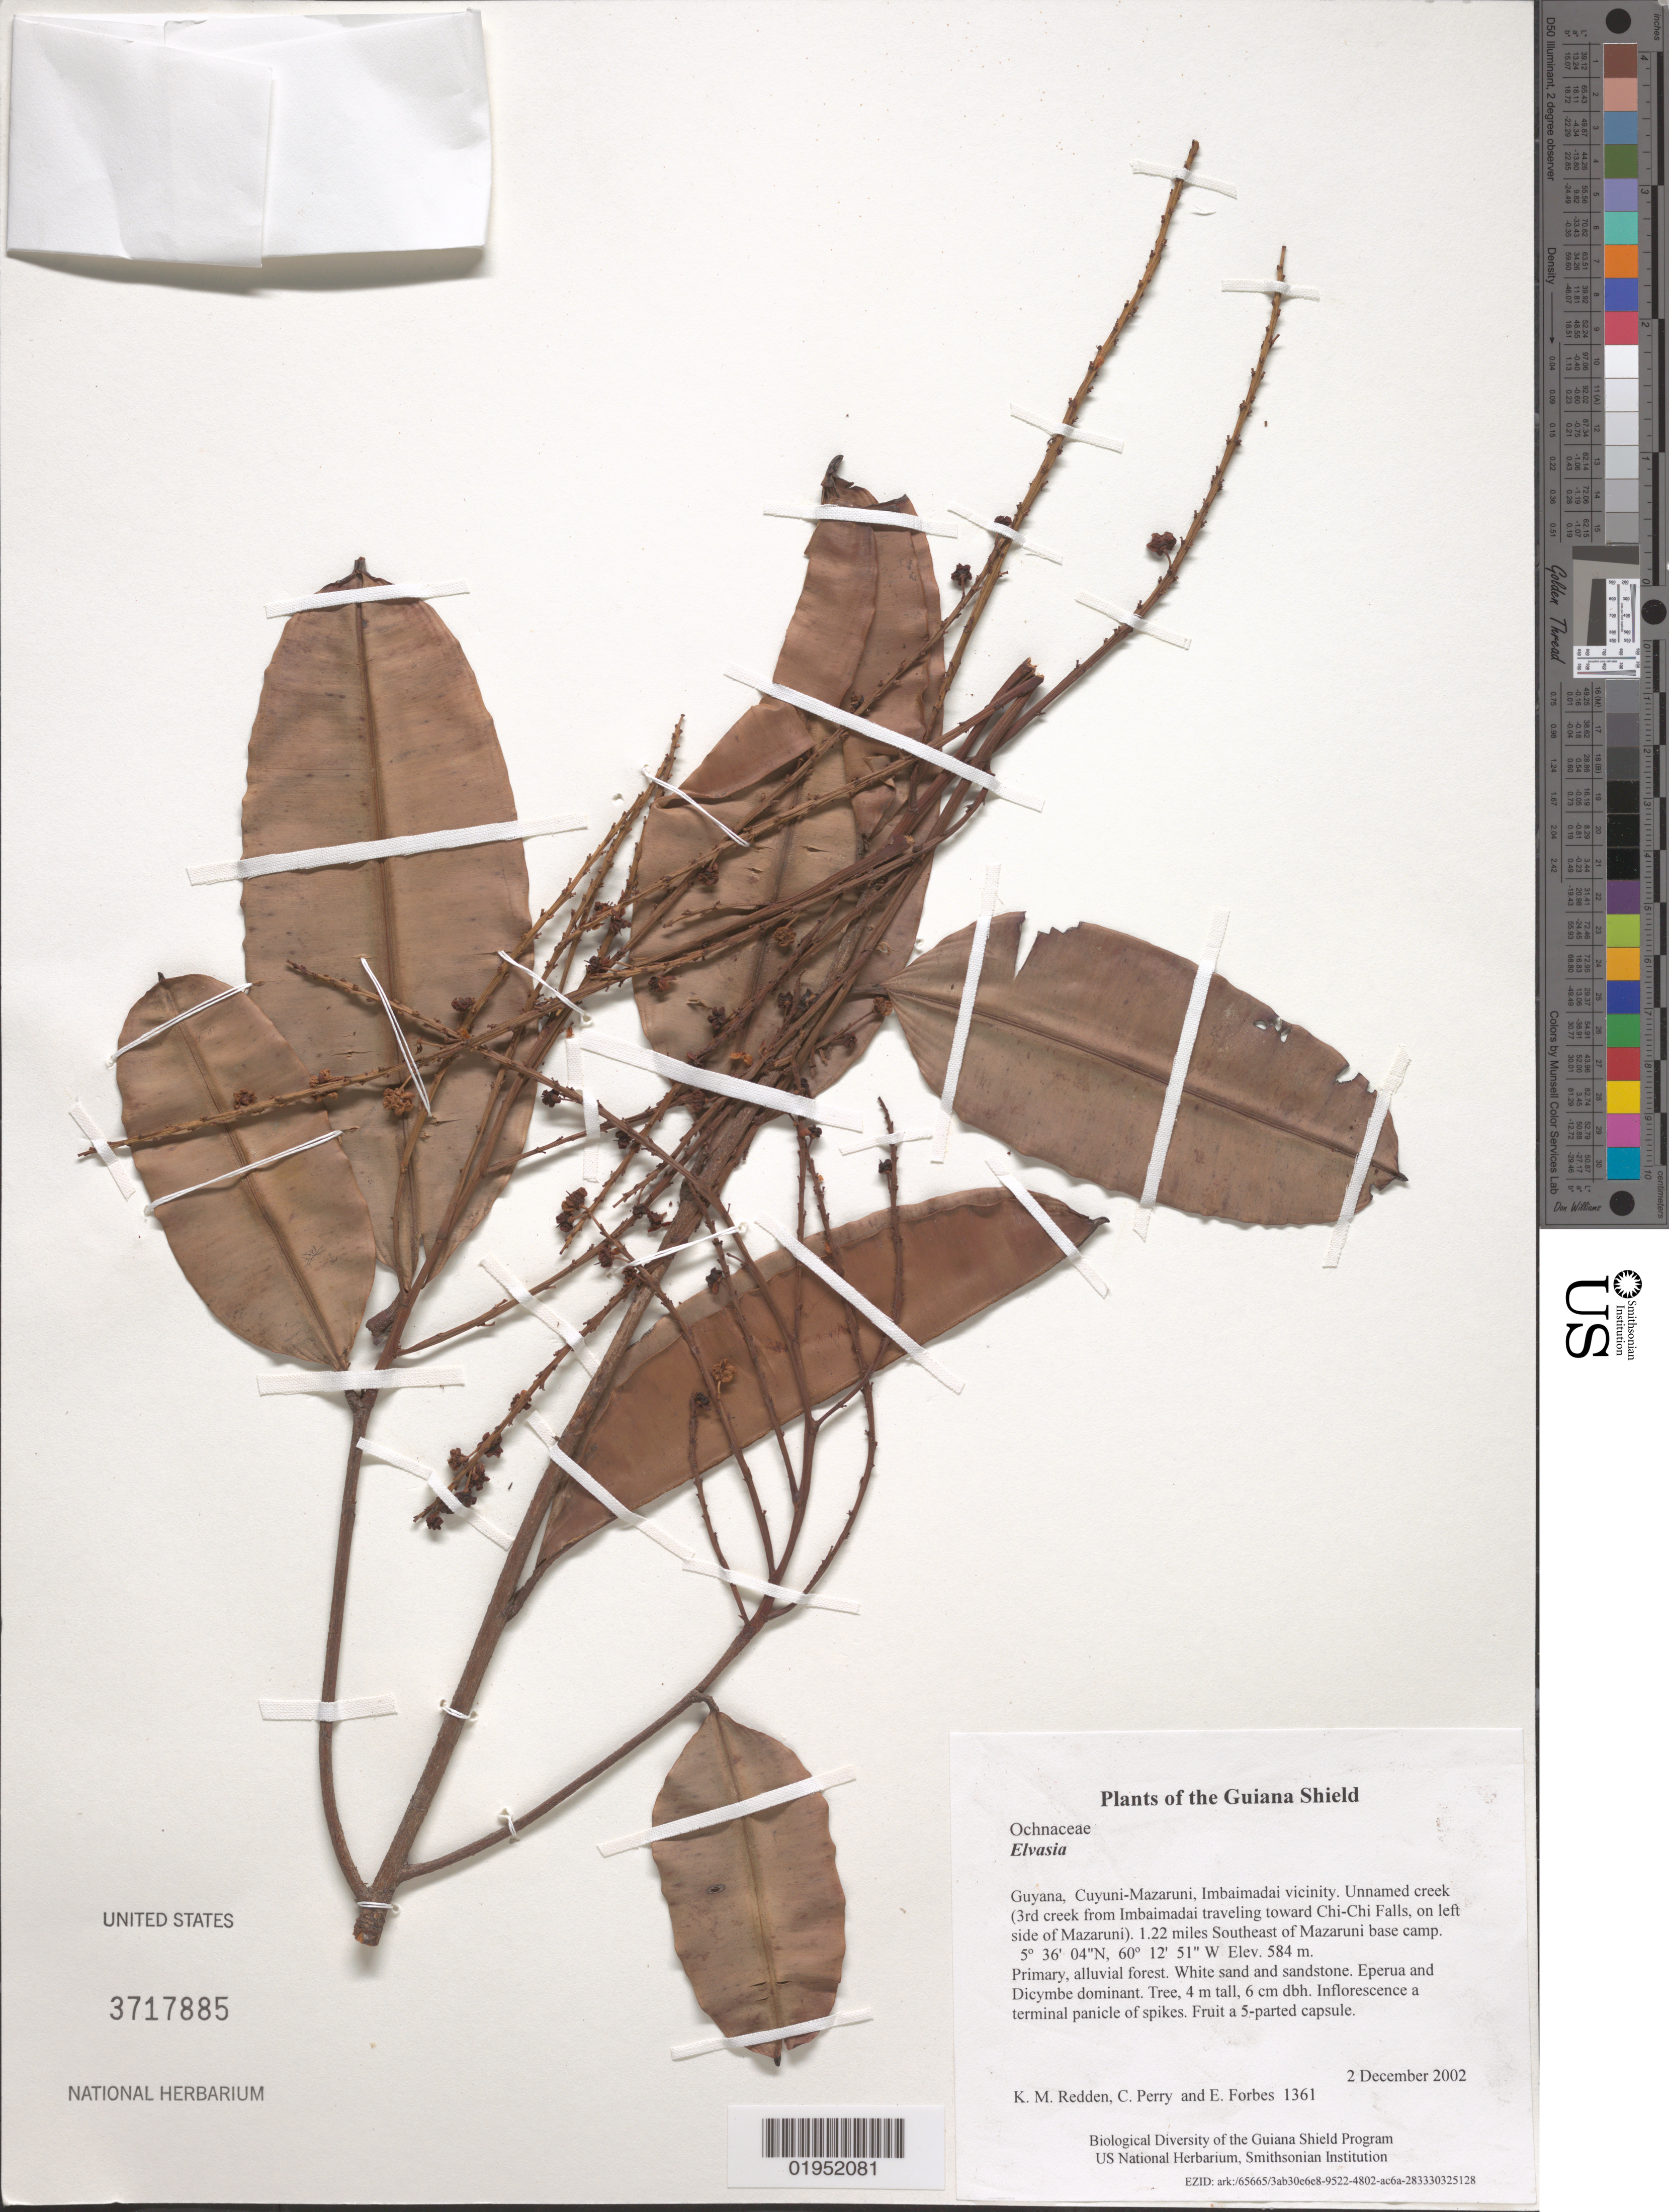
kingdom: Plantae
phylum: Tracheophyta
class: Magnoliopsida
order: Malpighiales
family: Ochnaceae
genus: Elvasia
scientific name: Elvasia sp.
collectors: K. M. Redden, C. Perry & E. Forbes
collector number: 1361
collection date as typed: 2 December 2002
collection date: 2002-12-02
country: Guyana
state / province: Cuyuni-Mazaruni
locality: Imbaimadai vicinity. Unnamed creek (3rd creek from Imbaimadai traveling toward Chi-Chi Falls, on left side of Mazaruni). 1.22 miles Southeast of Mazaruni base camp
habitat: Primary, alluvial forest. White sand and sandstone. Eperua and Dicymbe dominant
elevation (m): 584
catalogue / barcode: US 3717885